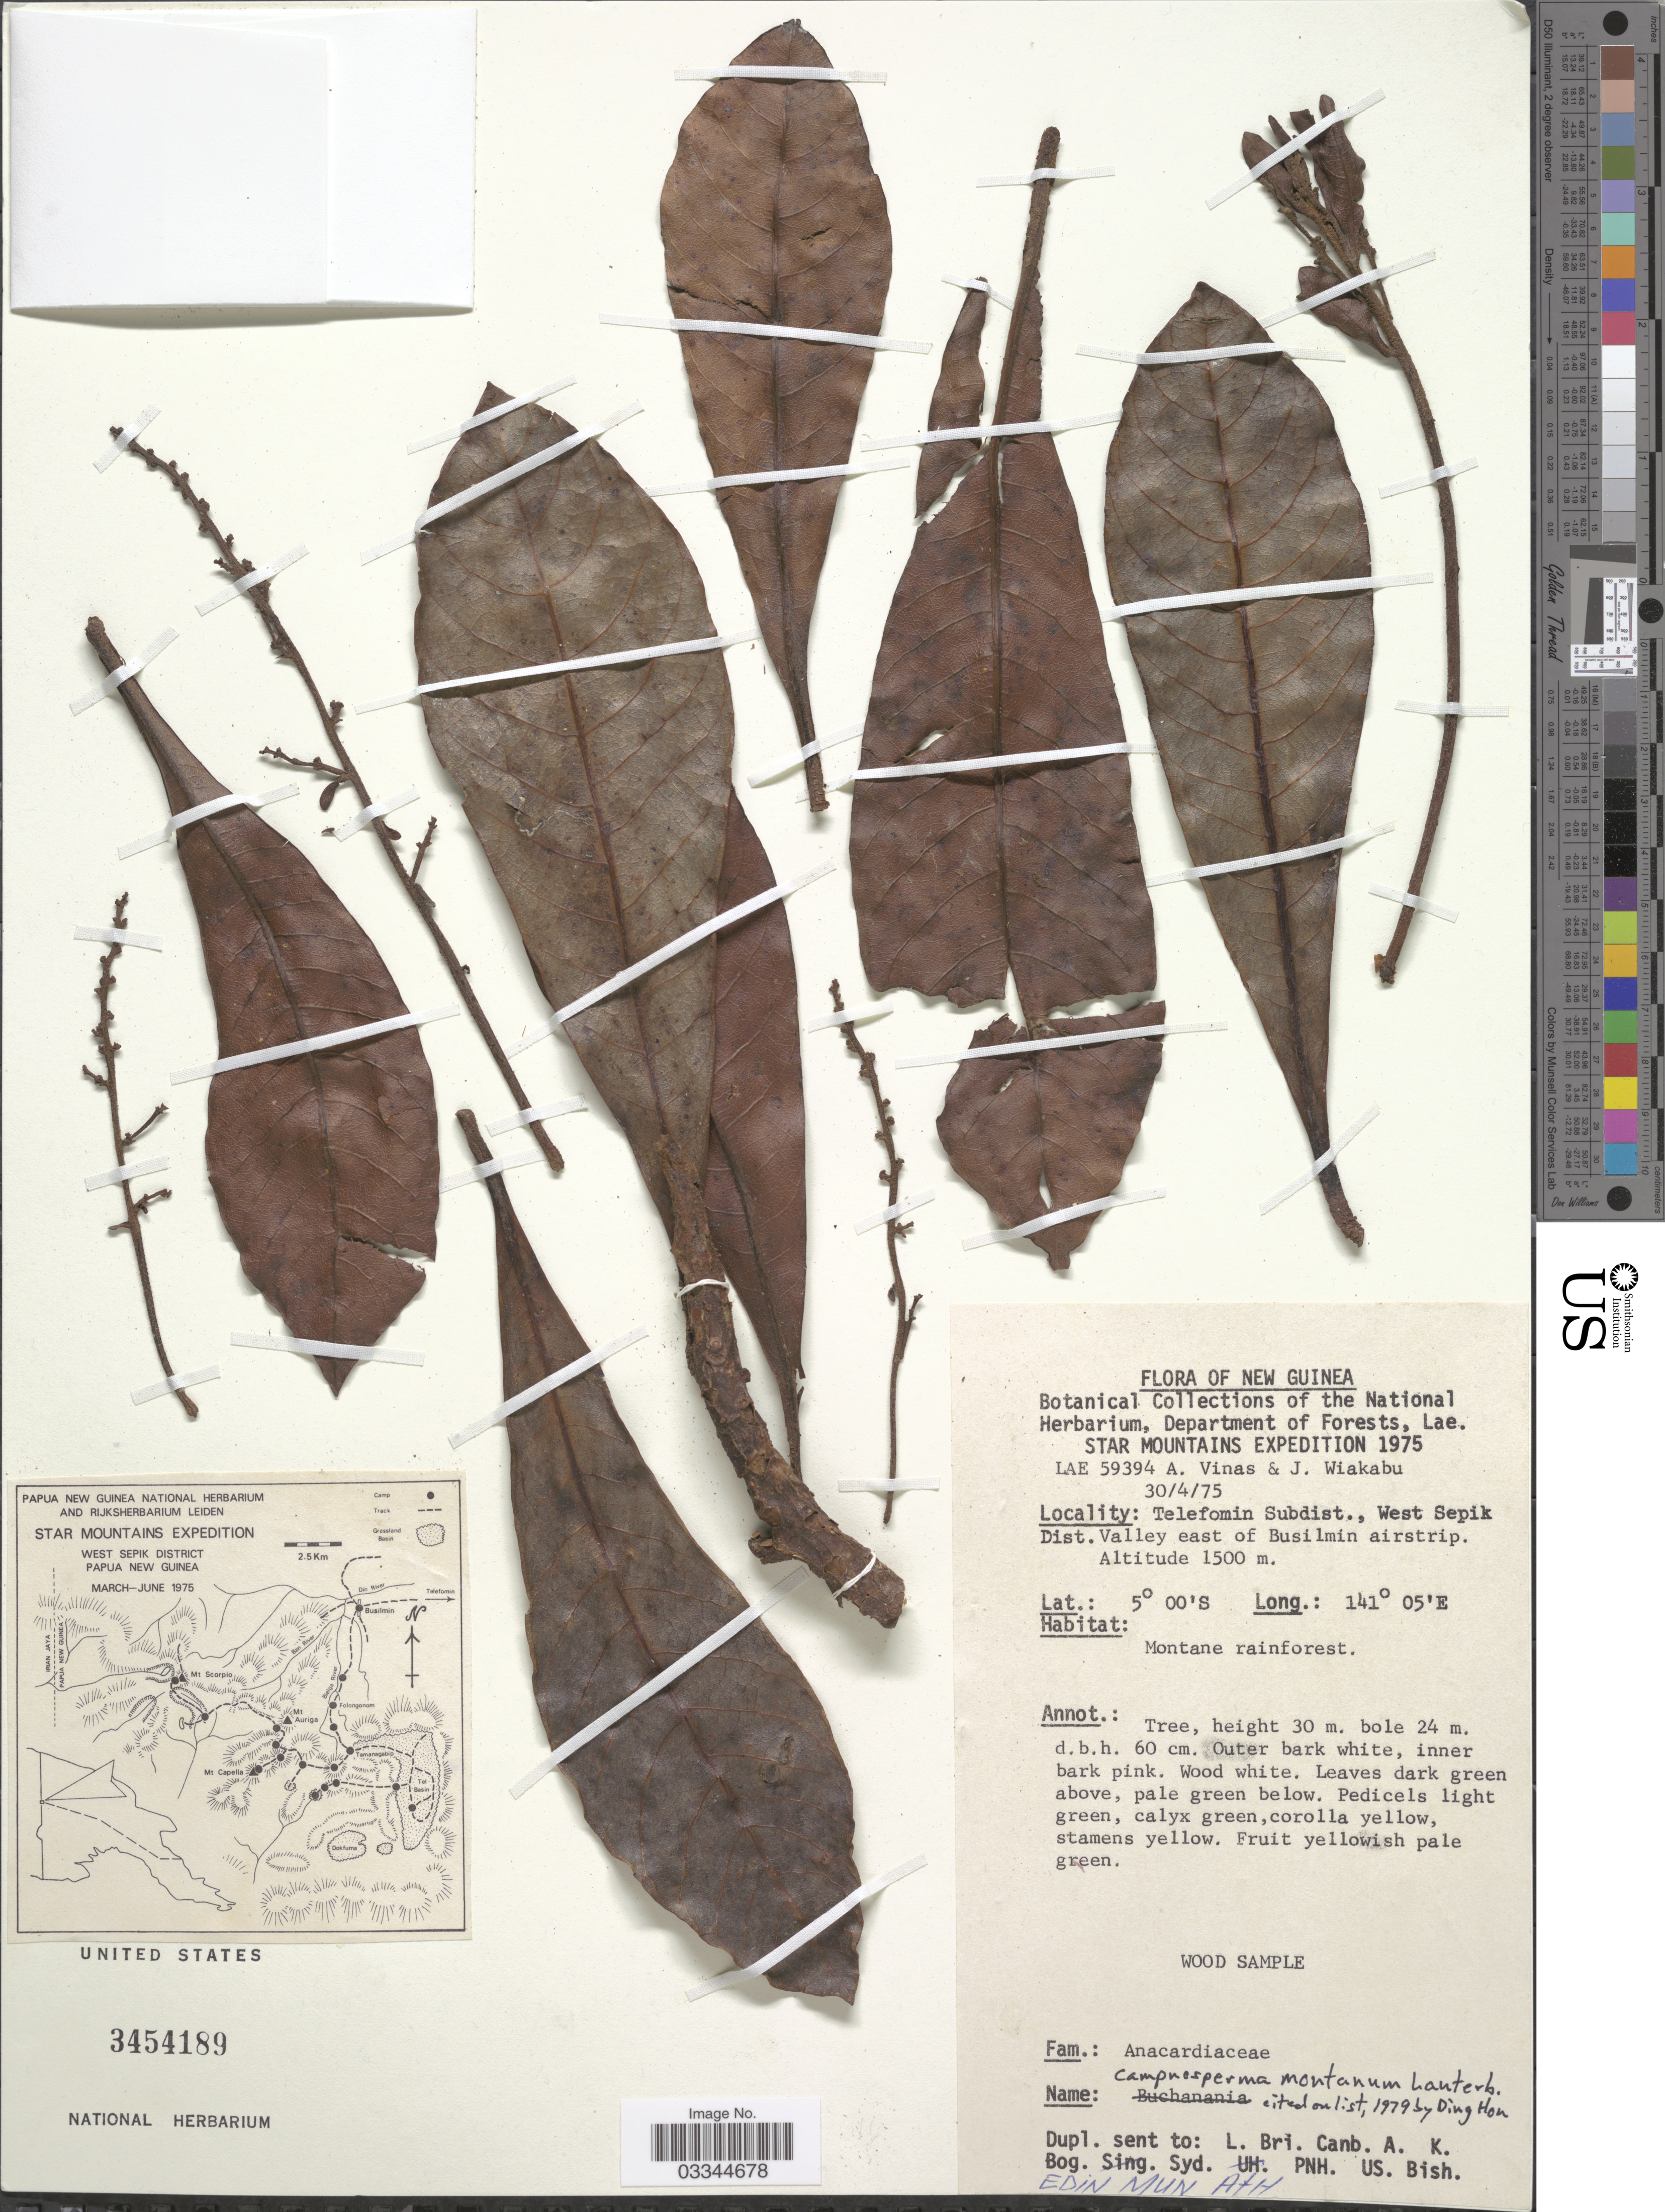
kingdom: Plantae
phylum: Tracheophyta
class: Magnoliopsida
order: Sapindales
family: Anacardiaceae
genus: Campnosperma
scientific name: Campnosperma montanum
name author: Lauterb.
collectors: A. Vinas & J. Wiakabu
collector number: LAE59394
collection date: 1975-04-30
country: Papua New Guinea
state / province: Sandaun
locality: New Guinea, Star Mountains, Telefomin Subdist., West Sepik Dist. Valley east of Busilmin airstrip.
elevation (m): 1500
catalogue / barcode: US 3454189